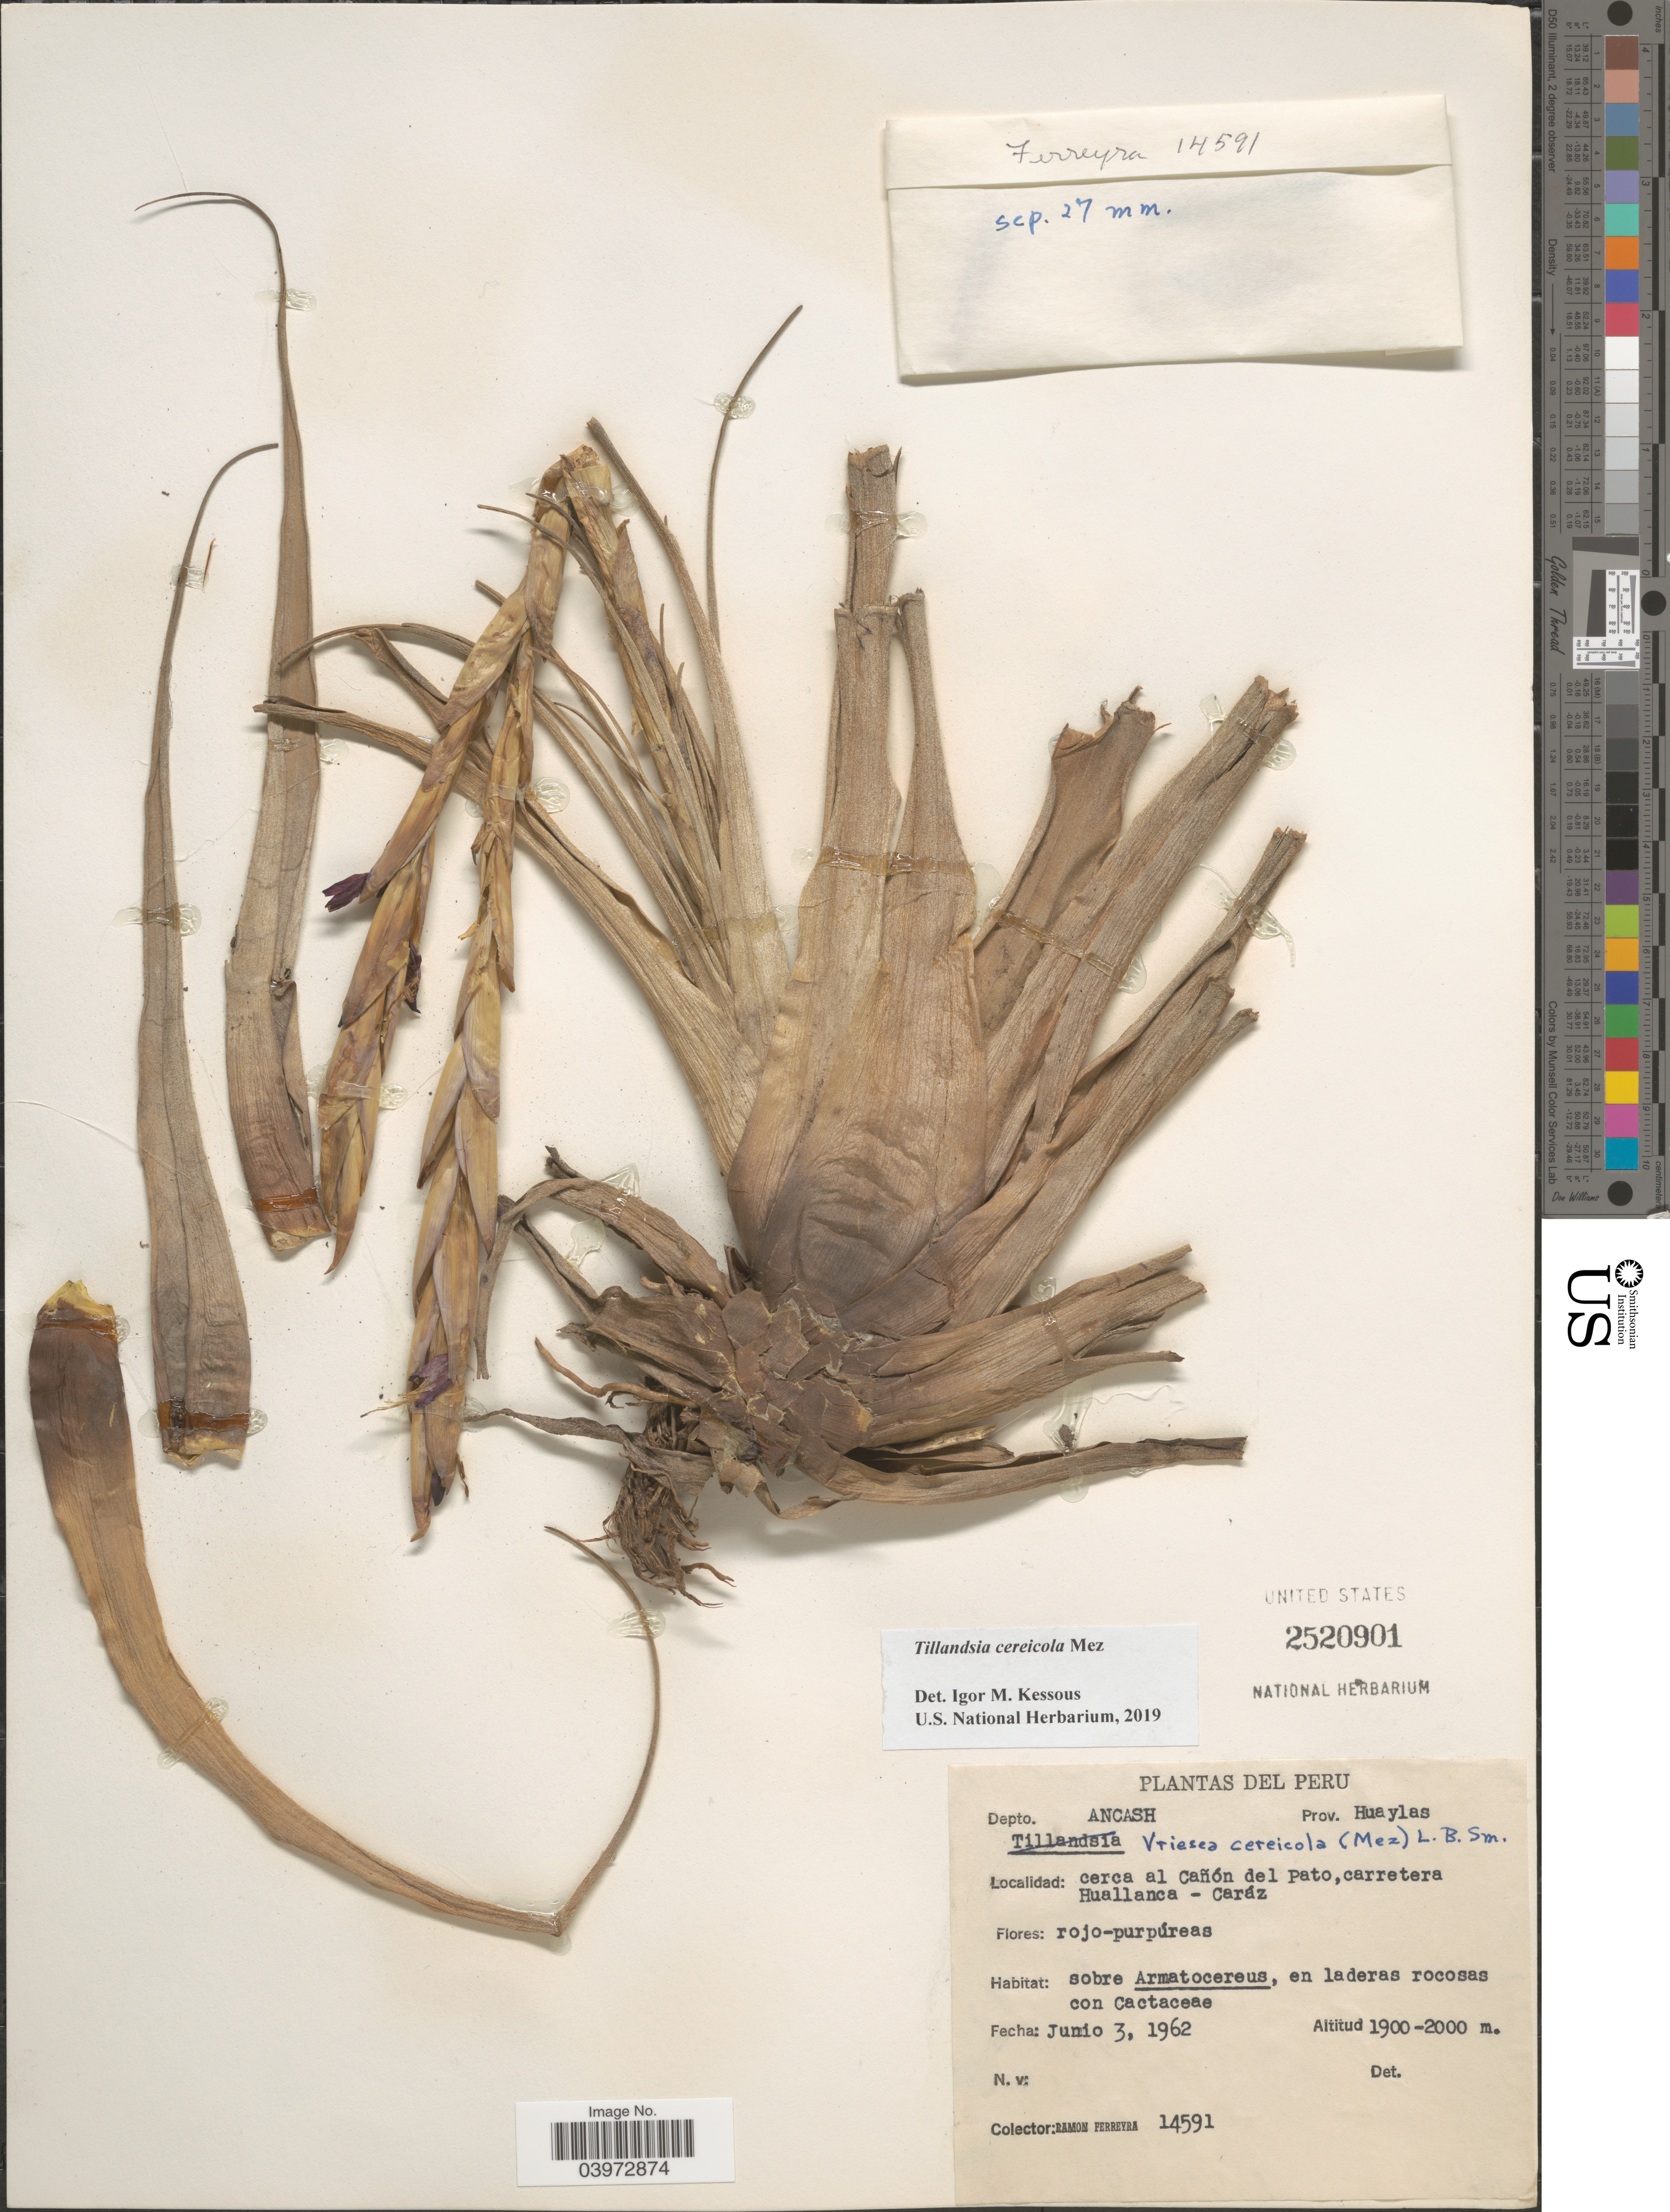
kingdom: Plantae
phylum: Tracheophyta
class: Liliopsida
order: Poales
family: Bromeliaceae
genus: Tillandsia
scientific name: Tillandsia cereicola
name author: Mez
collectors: R. A. Ferreyra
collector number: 14591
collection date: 1962-06-03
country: Peru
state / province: Ancash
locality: Depto. Ancash. Prov. Huaylas. Cerca al Cañon del pato, carretera Huallanca - Caráz.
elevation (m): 1900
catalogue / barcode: US 2520901